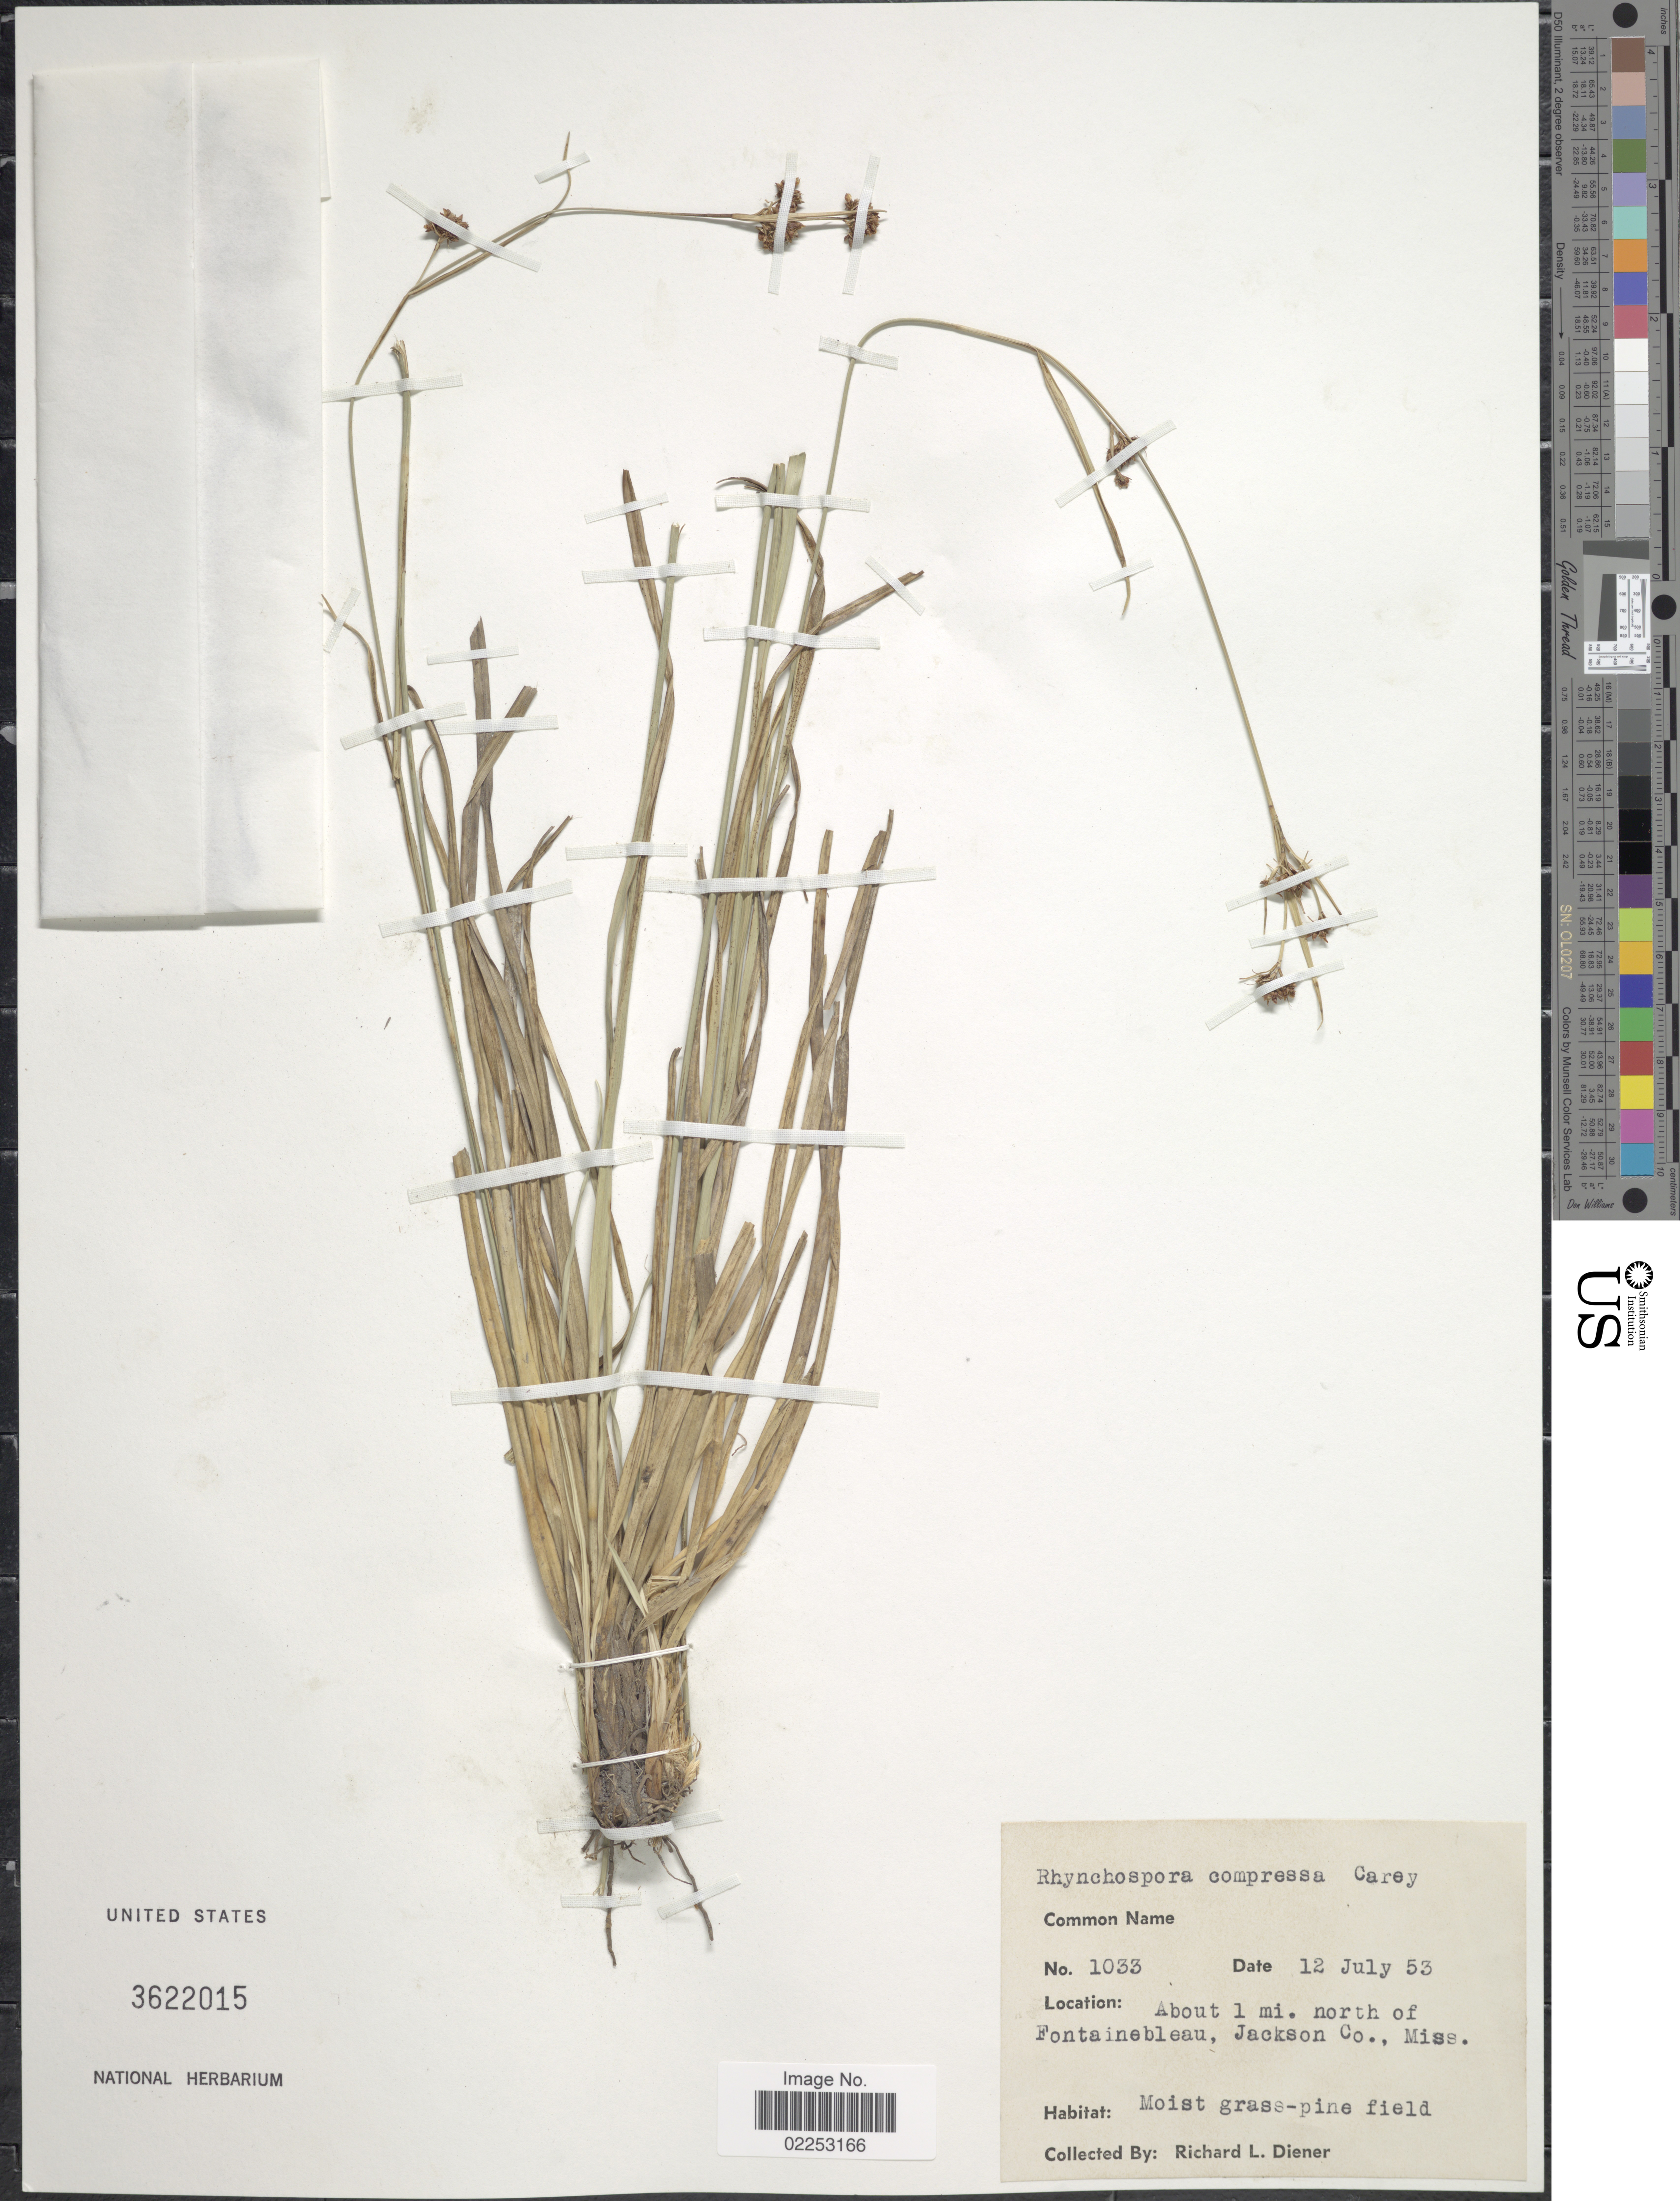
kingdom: Plantae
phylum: Tracheophyta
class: Liliopsida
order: Poales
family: Cyperaceae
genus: Rhynchospora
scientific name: Rhynchospora compressa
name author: J. Carey ex Chapm.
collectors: R. Diener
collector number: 1033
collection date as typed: Transcribed d/m/y: 12/7/53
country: United States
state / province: Mississippi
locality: About 1 mi. north of Fontainebleau, Jackson Co.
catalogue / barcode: US 3622015